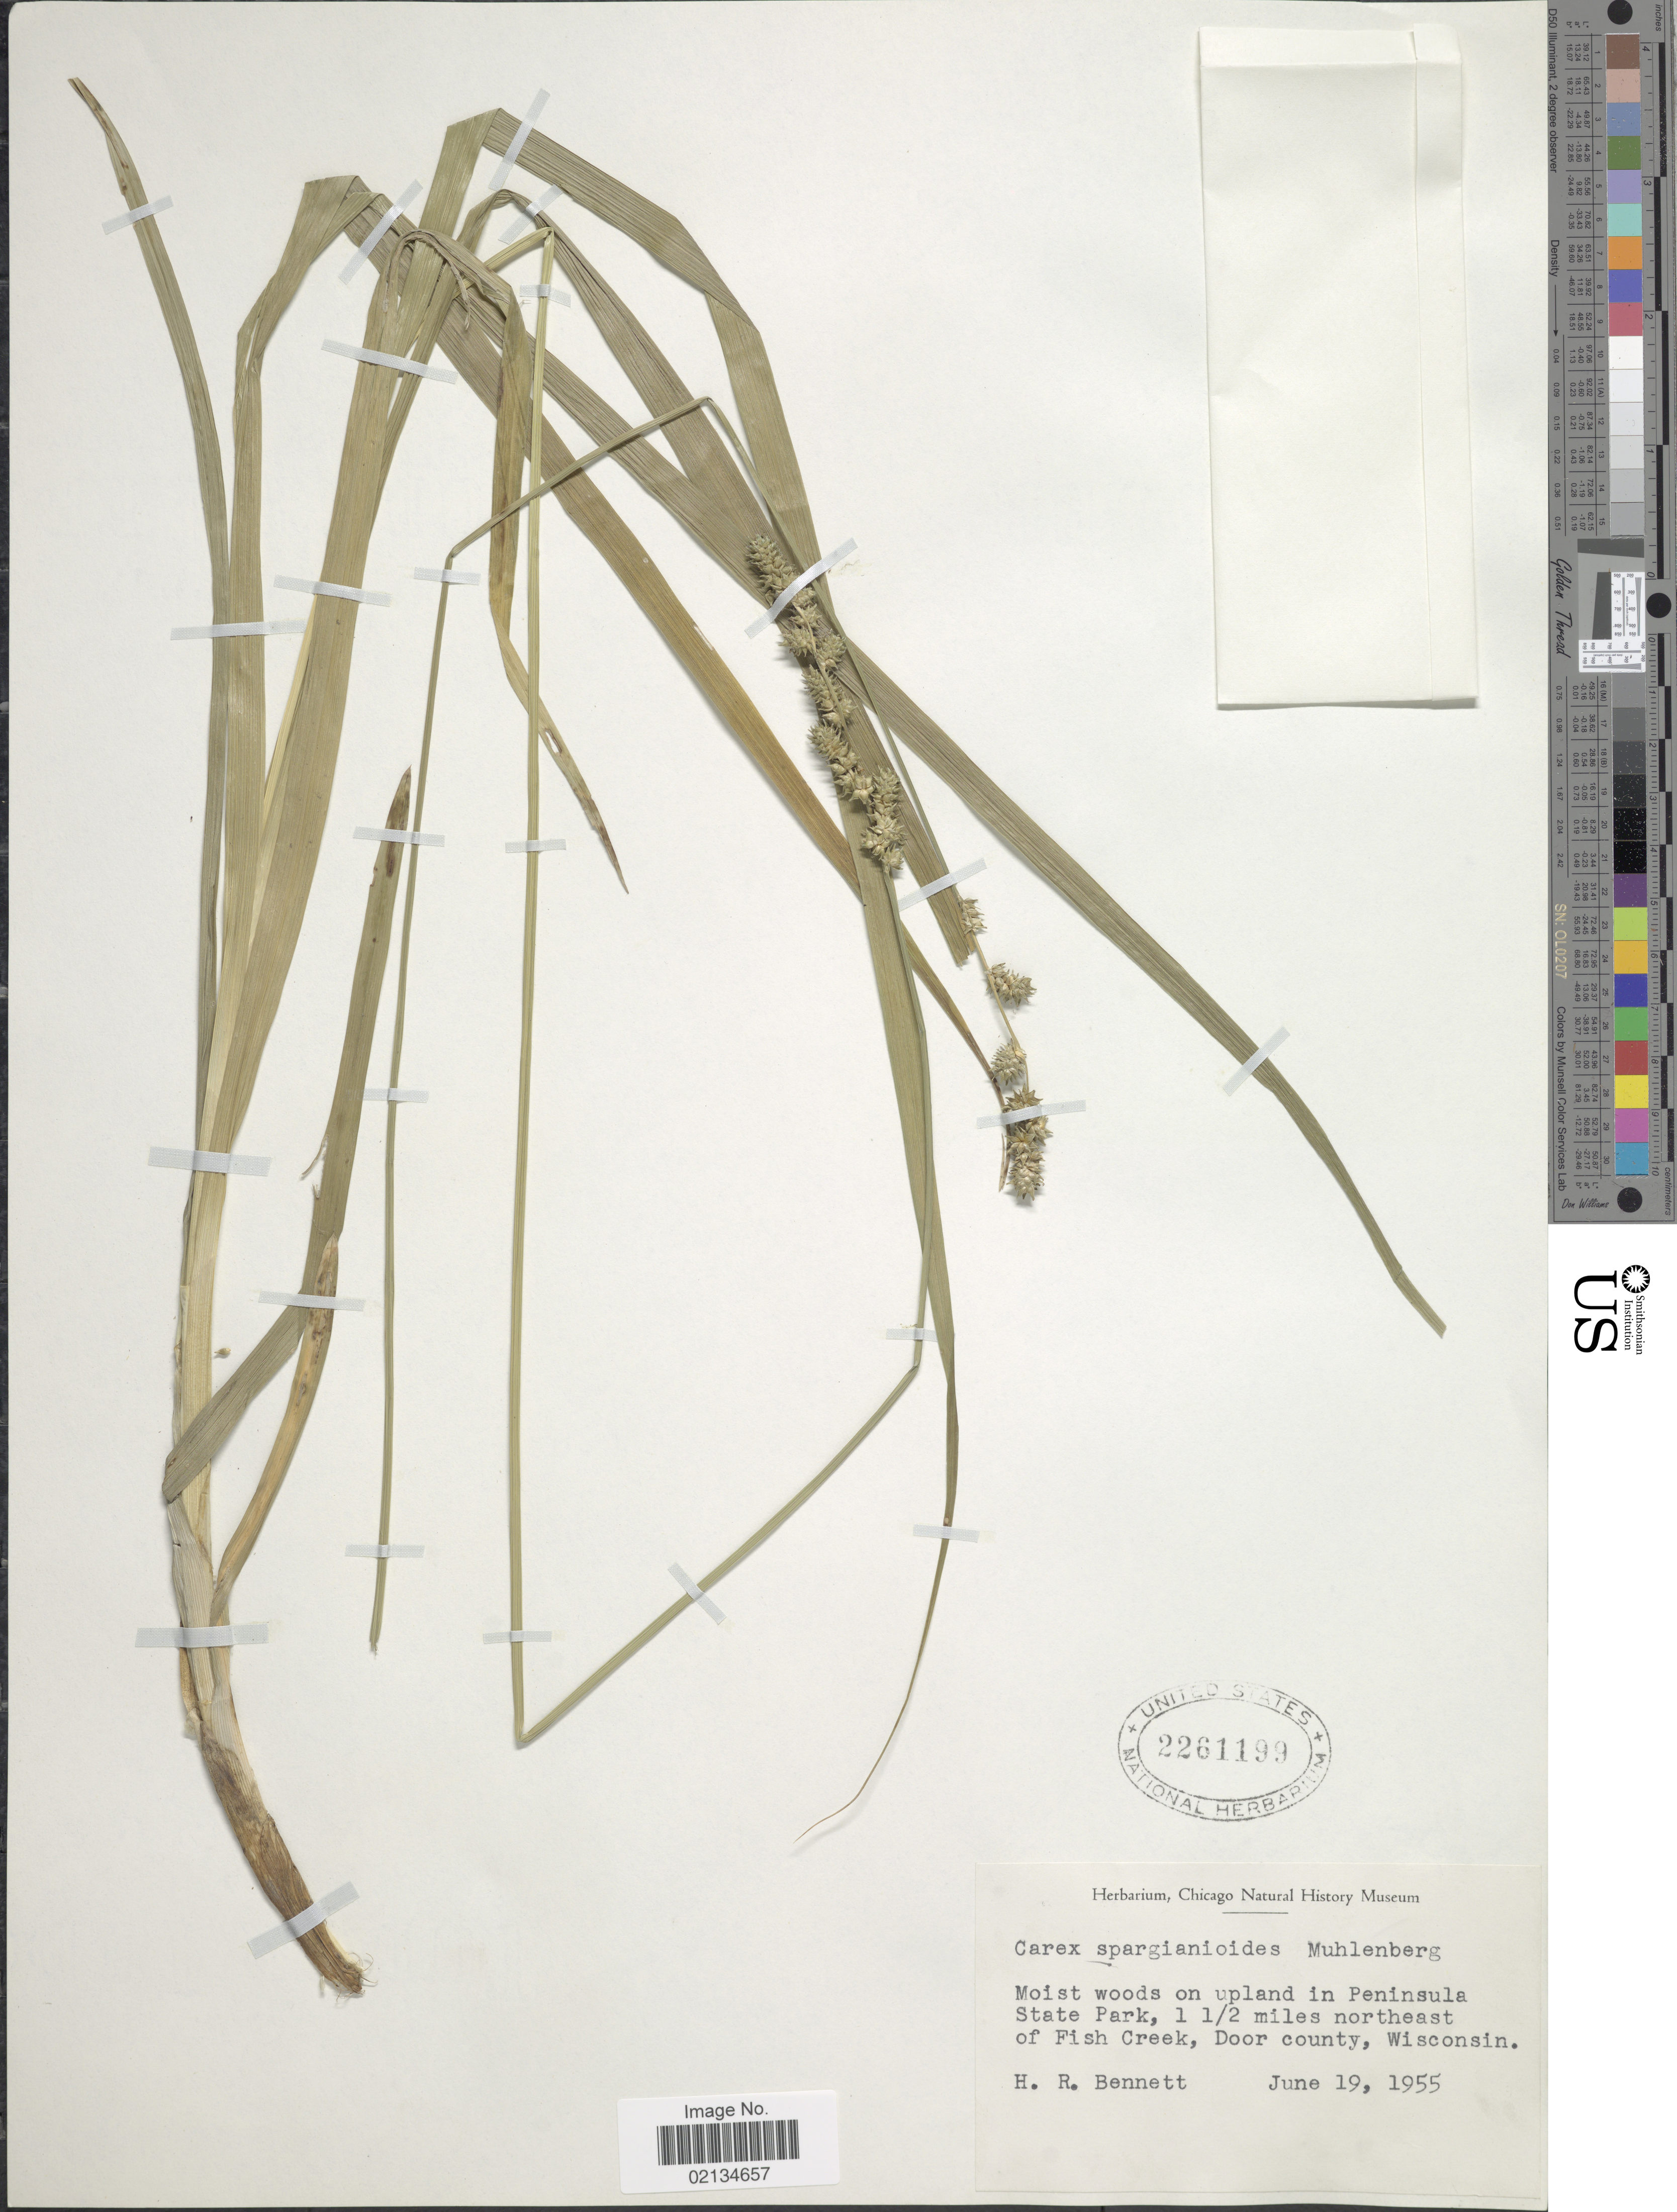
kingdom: Plantae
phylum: Tracheophyta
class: Liliopsida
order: Poales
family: Cyperaceae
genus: Carex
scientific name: Carex sparganioides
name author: Muhl. ex Willd.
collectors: H. R. Bennett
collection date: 1955-06-19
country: United States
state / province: Wisconsin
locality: Moist woods on upland in Peninsula State Park, 1 1/2 miles northeast of Fish Creek, Door county.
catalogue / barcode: US 2261199